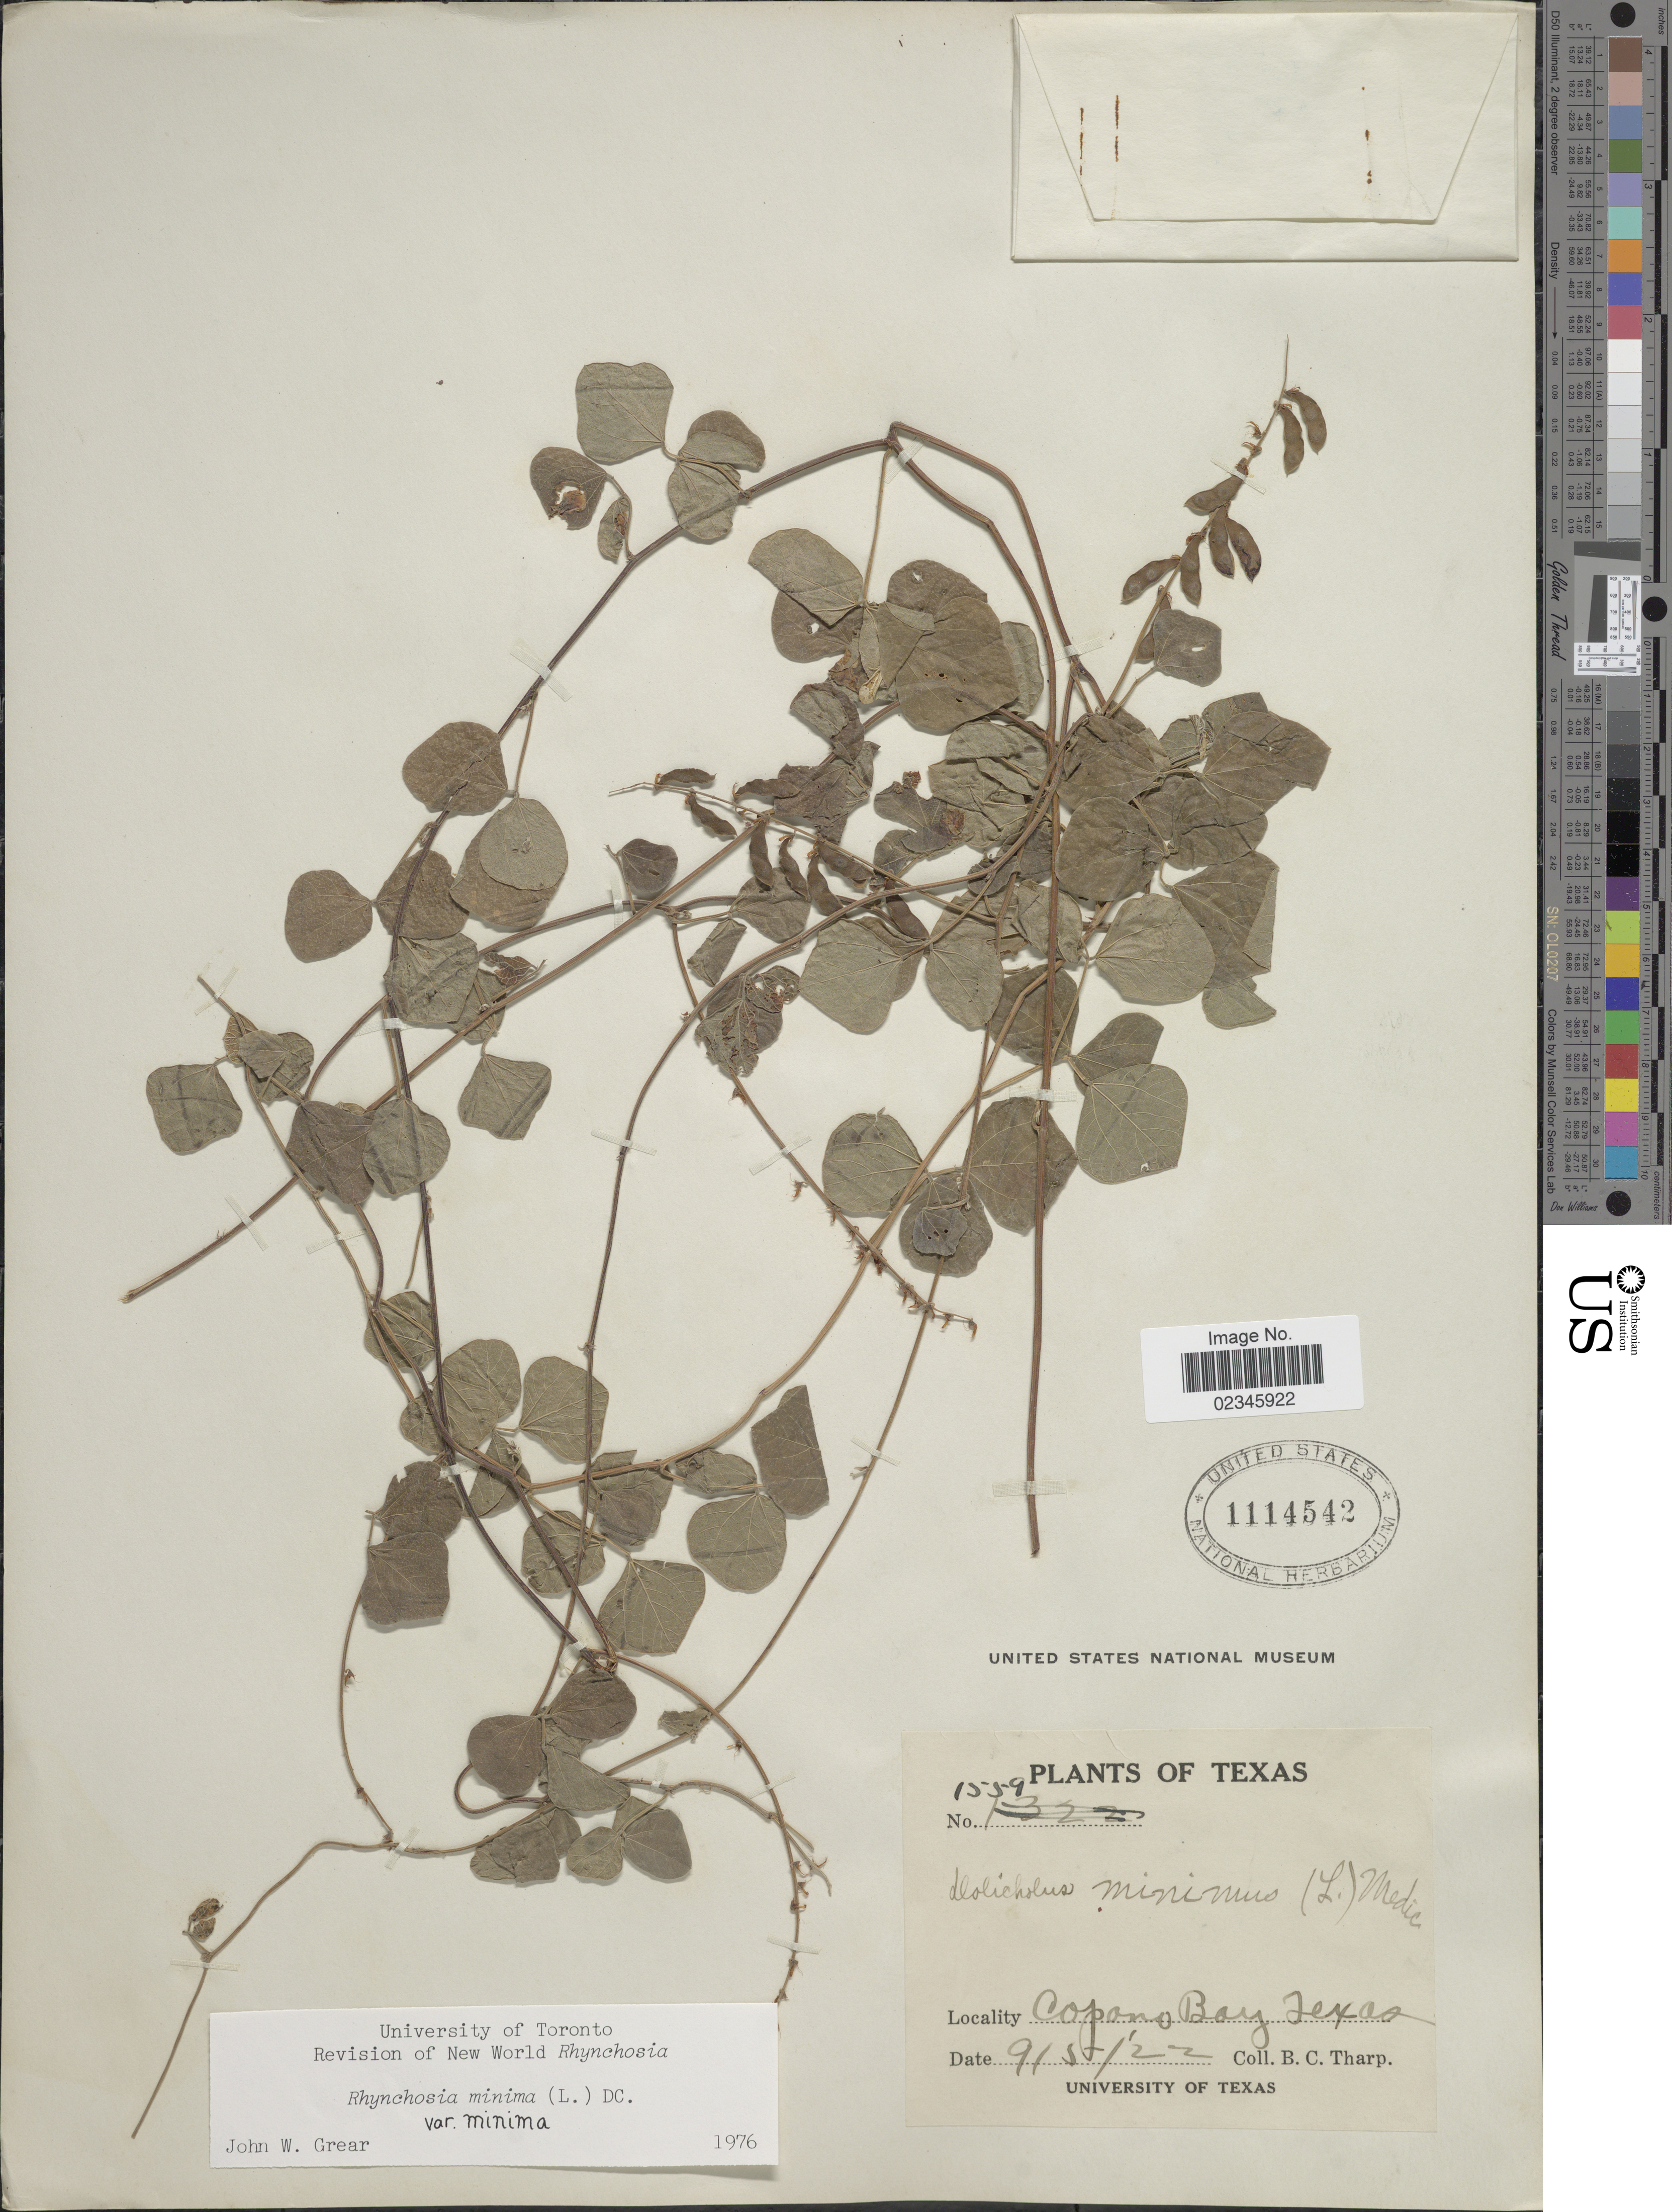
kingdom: Plantae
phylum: Tracheophyta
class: Magnoliopsida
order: Fabales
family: Fabaceae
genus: Rhynchosia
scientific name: Rhynchosia minima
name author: (L.) DC.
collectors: B. C. Tharp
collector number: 1559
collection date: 1922-09-05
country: United States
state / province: Texas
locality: Copano Bay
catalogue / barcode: US 1114542